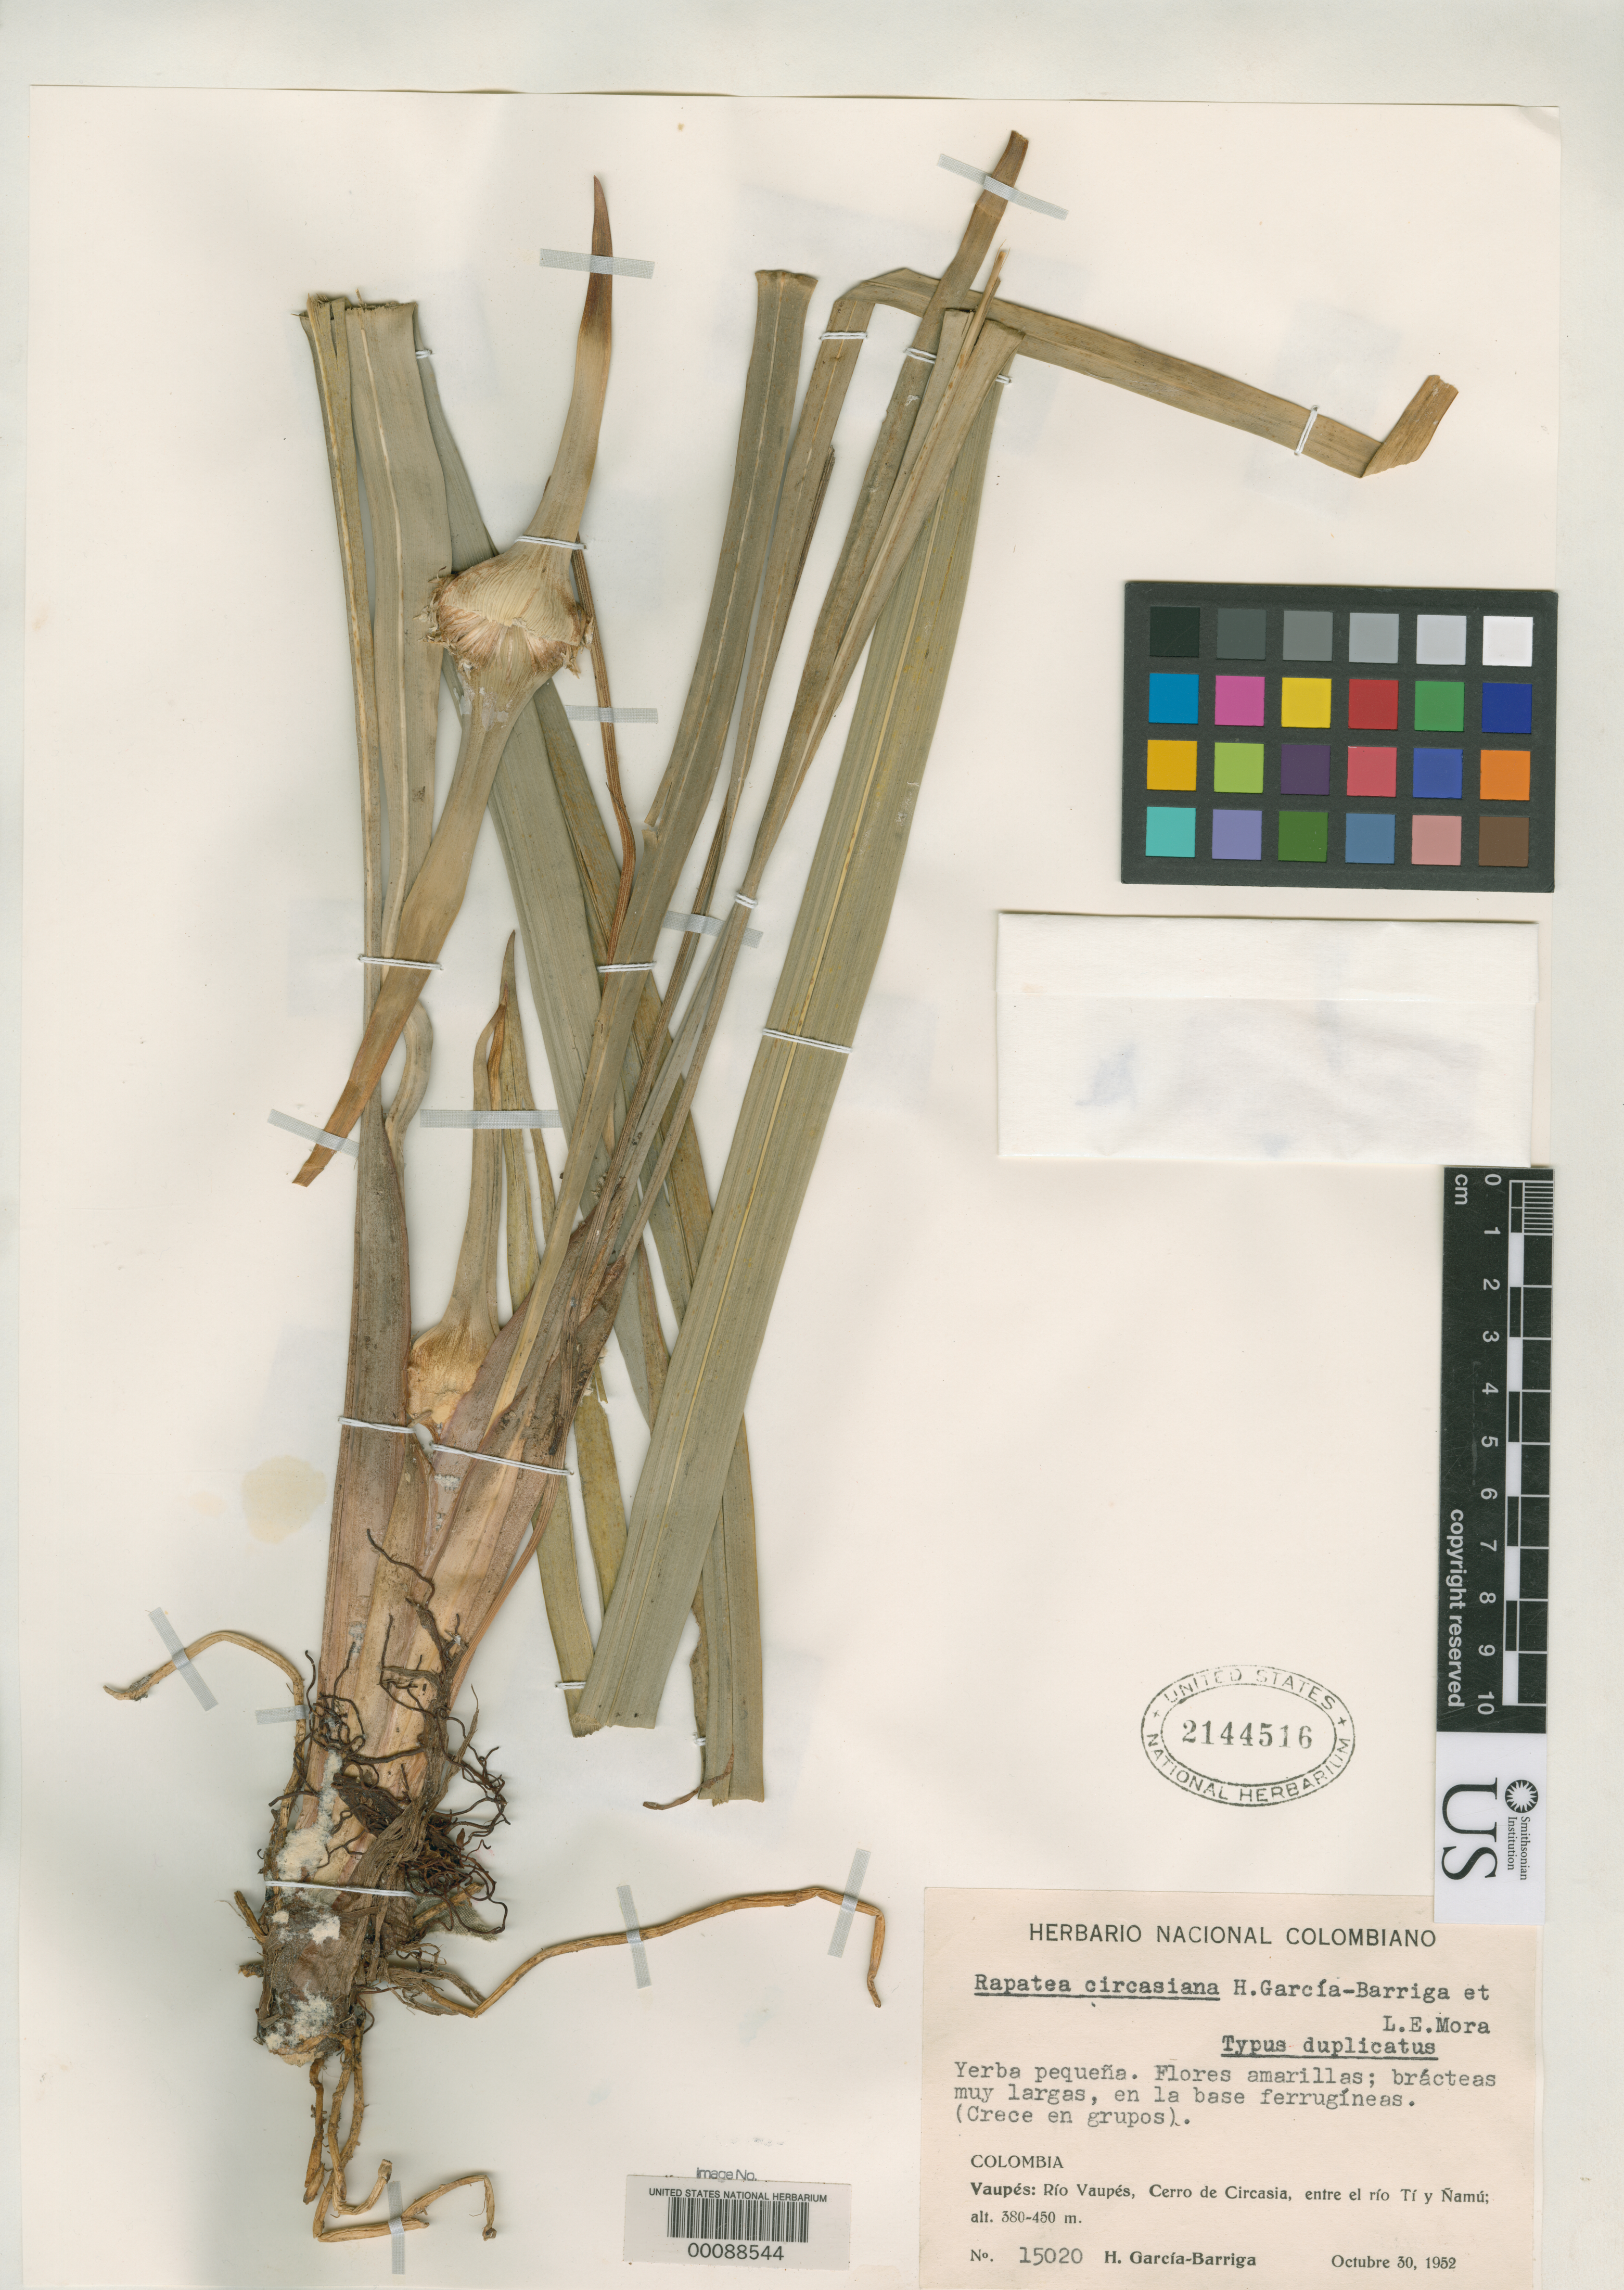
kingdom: Plantae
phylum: Tracheophyta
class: Liliopsida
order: Poales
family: Rapateaceae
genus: Rapatea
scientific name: Rapatea circasiana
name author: García-Barr. & L.E. Mora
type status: Isotype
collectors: H. García Barriga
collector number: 15020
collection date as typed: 30 Oct 1952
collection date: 1952-10-30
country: Colombia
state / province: Vaupés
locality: Cerro de circasia, between Rio ti and namu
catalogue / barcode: US 2144516